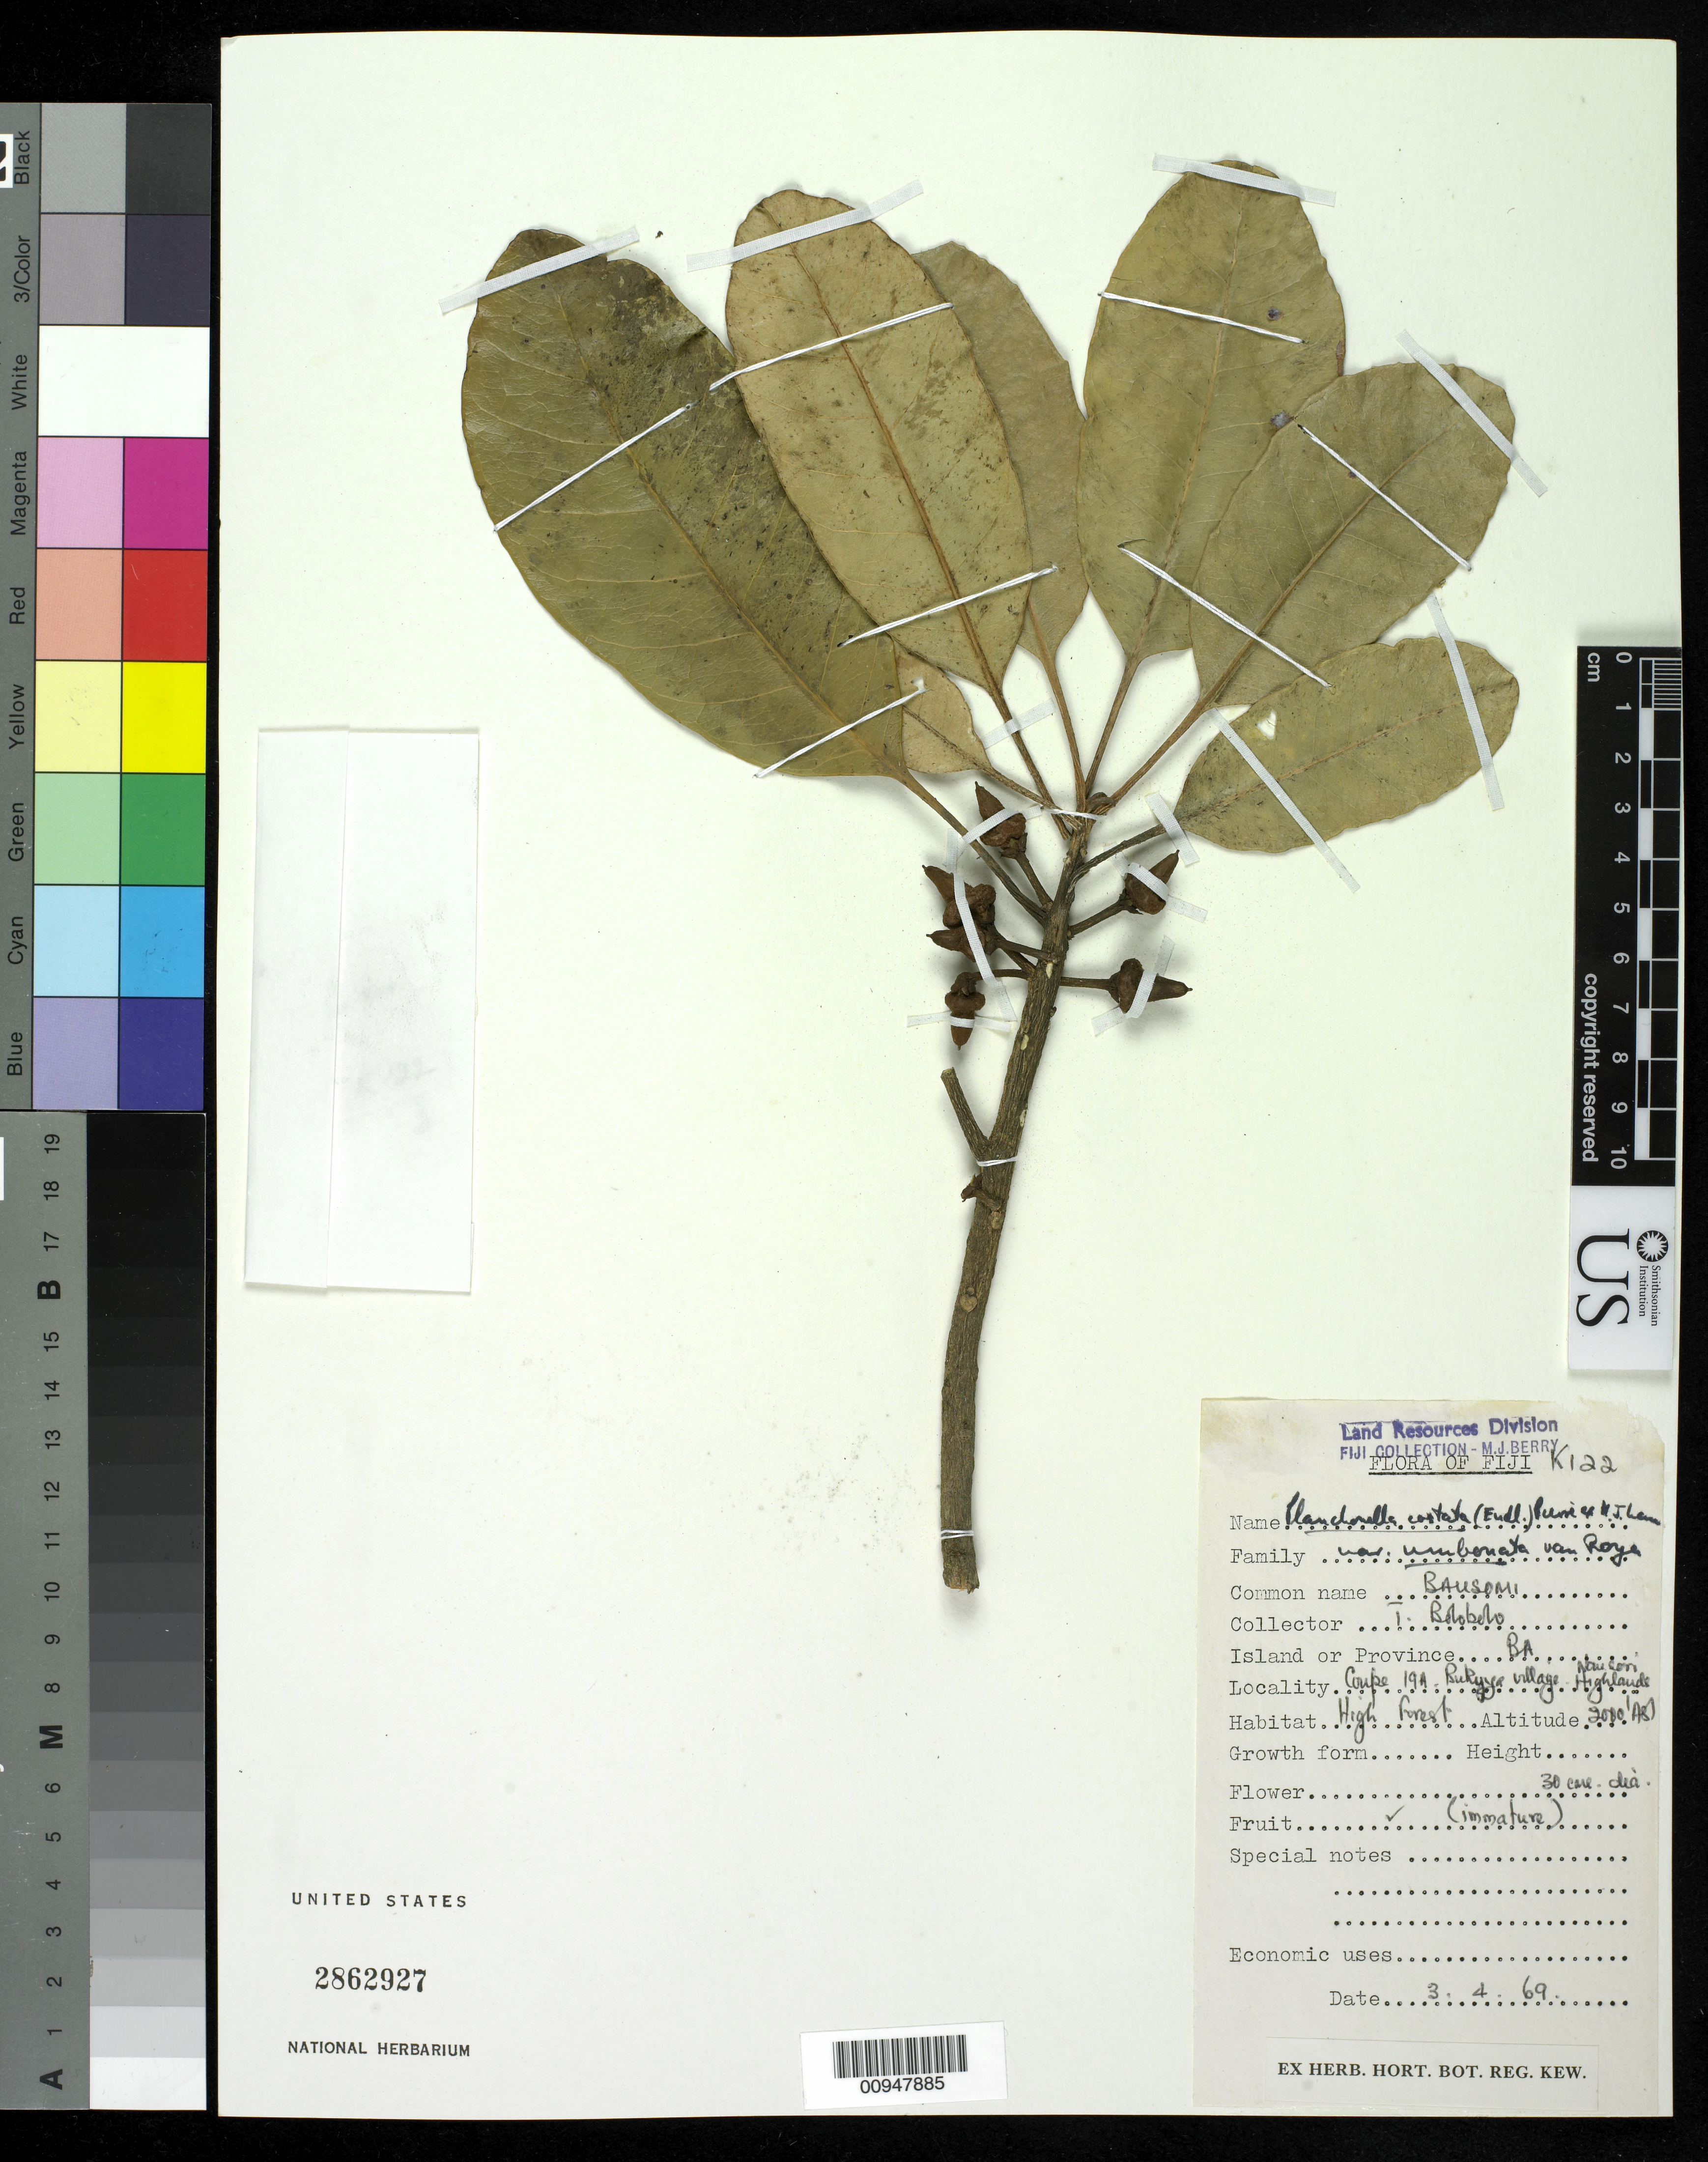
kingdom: Plantae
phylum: Tracheophyta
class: Magnoliopsida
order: Ericales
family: Sapotaceae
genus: Planchonella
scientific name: Planchonella umbonata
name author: (P. Royen) A.C. Sm.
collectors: T. Bolobelo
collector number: K 122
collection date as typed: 04 Mar 1969 to 03 Apr 1969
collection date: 1969-03-04/1969-04-03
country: Fiji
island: Ba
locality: Coupe 19A, Rukyya village, N. Highlands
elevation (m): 610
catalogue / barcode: US 2862927